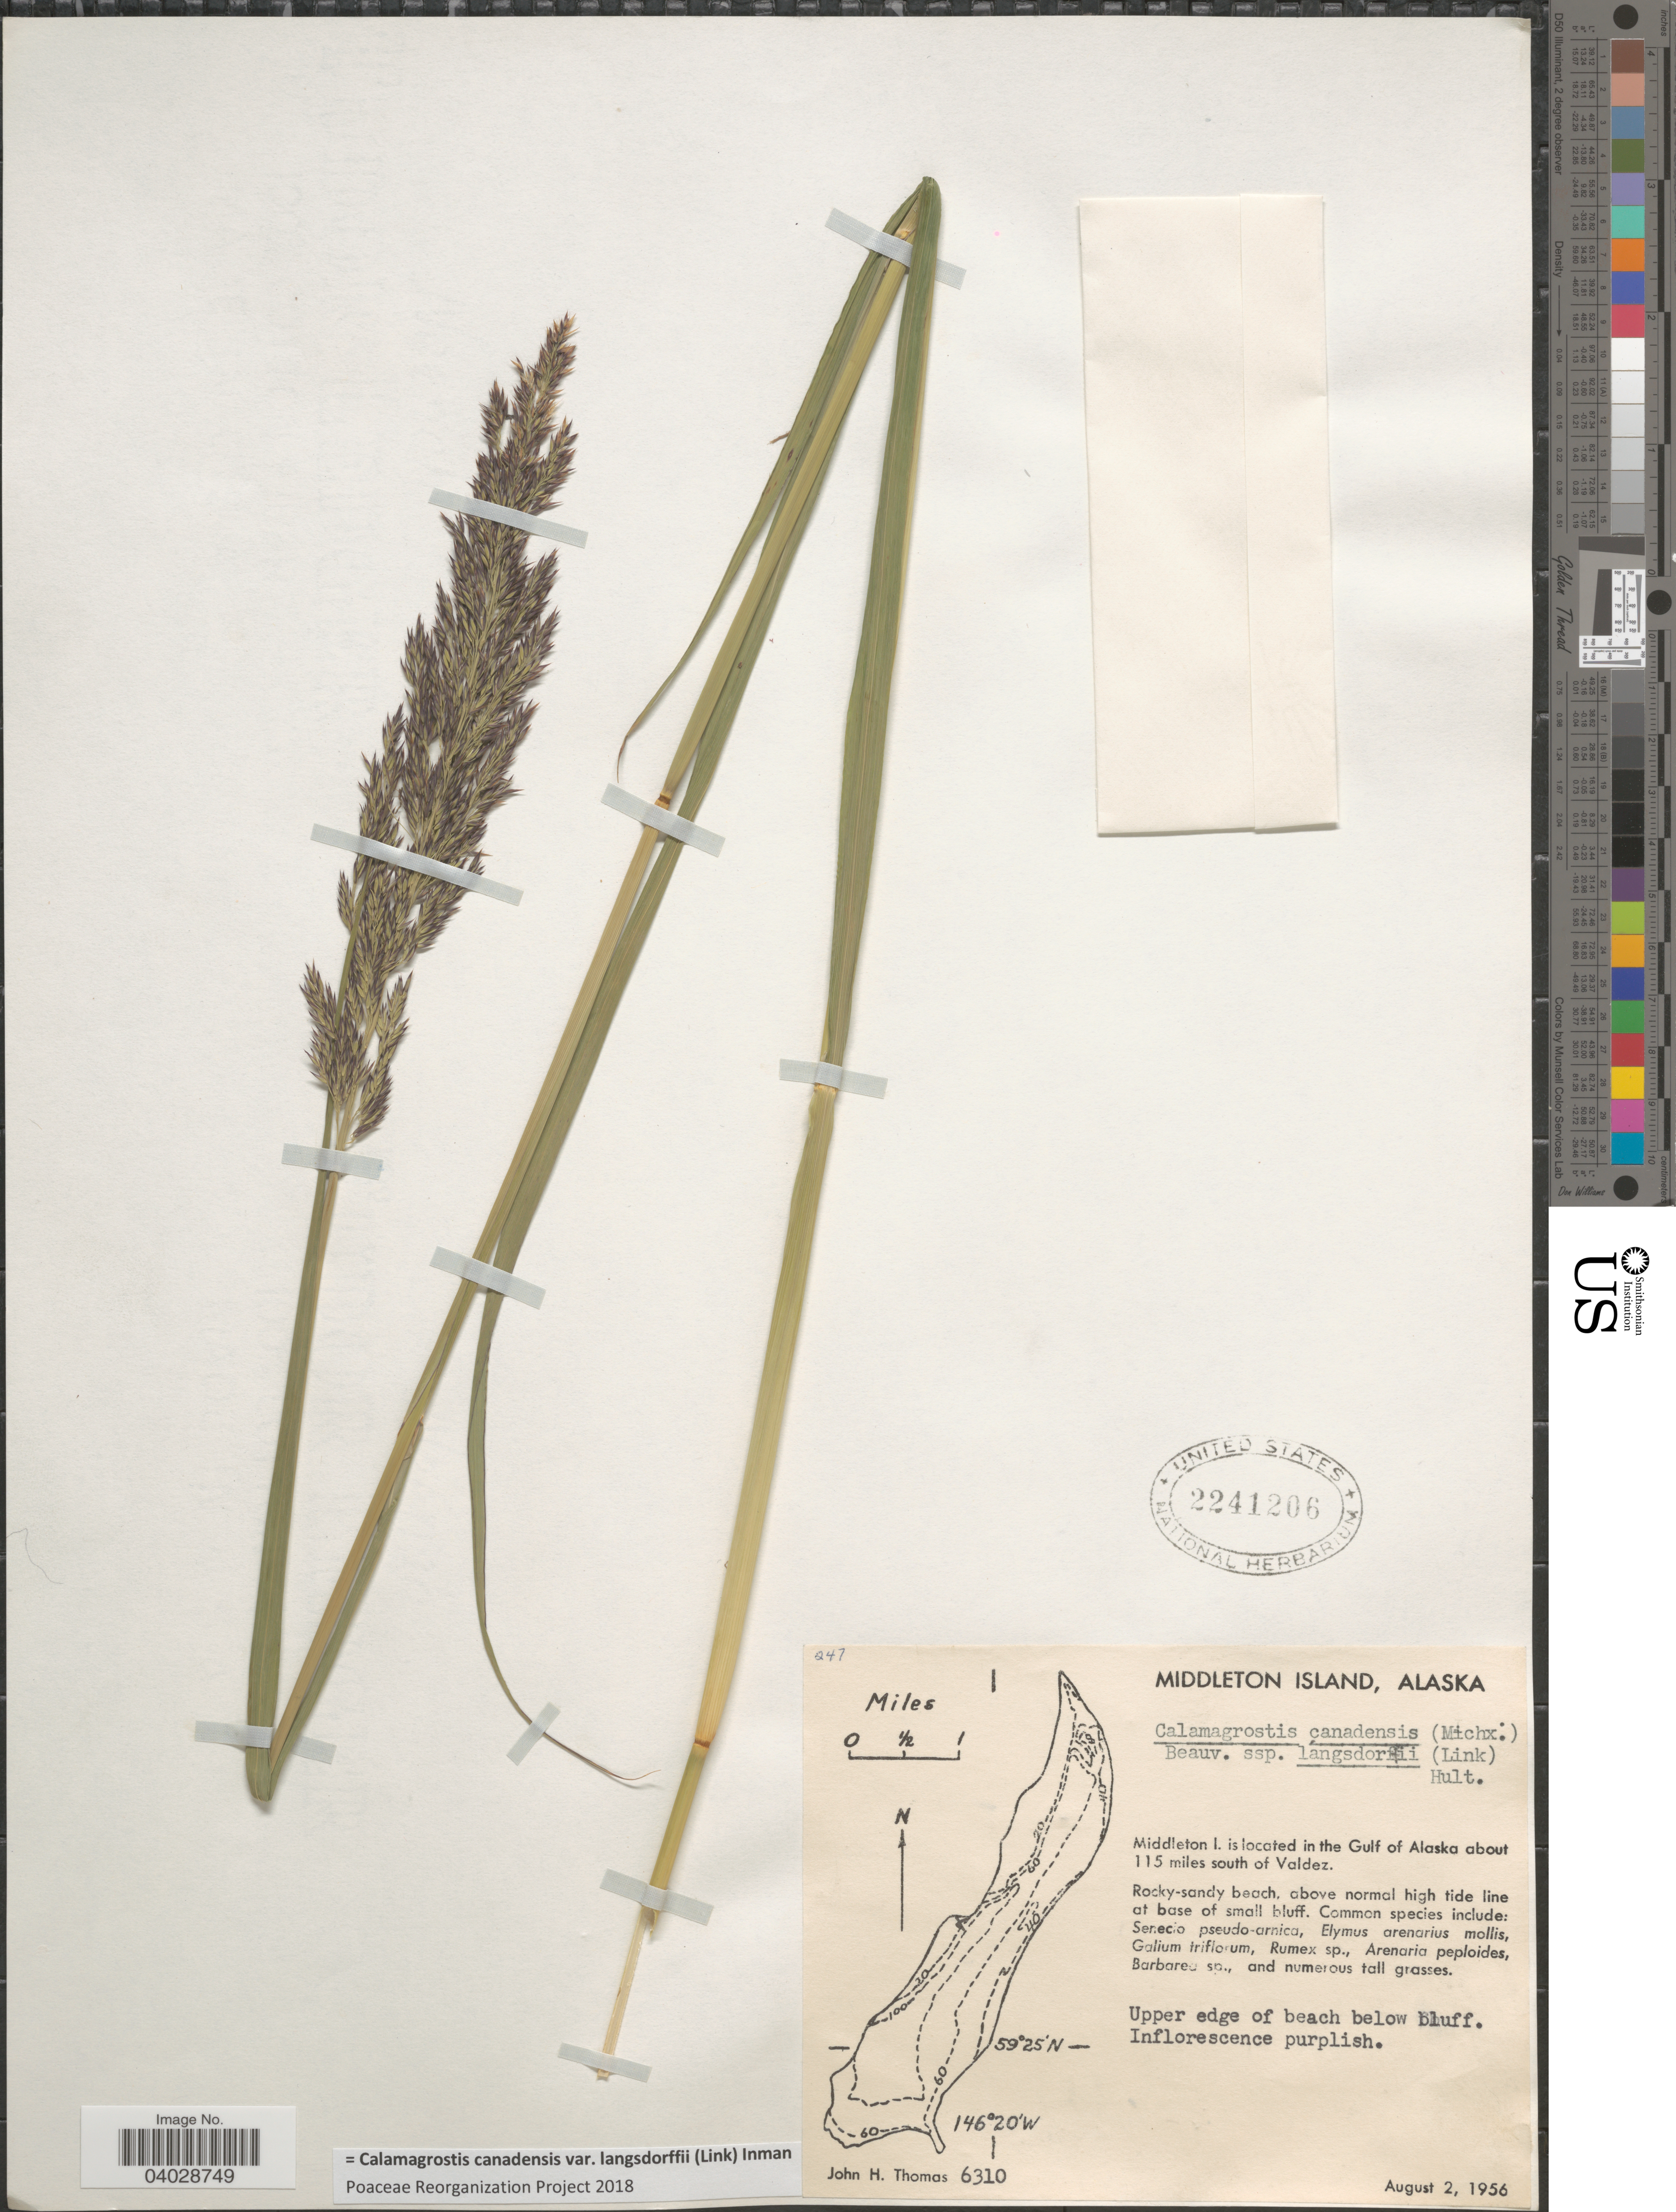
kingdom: Plantae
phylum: Tracheophyta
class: Liliopsida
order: Poales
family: Poaceae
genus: Calamagrostis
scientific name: Calamagrostis canadensis var. langsdorffii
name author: (Link) Inman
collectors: J. H. Thomas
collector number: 6310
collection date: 1956-08-02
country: United States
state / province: Alaska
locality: Middleton Island. Middleton I. is located in the Gulf of Alaska about 115 miles south of Valdez. Rocky-sandy beach, above normal high tide line at base of small bluff. Upper edge of beach below bluff.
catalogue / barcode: US 2241206